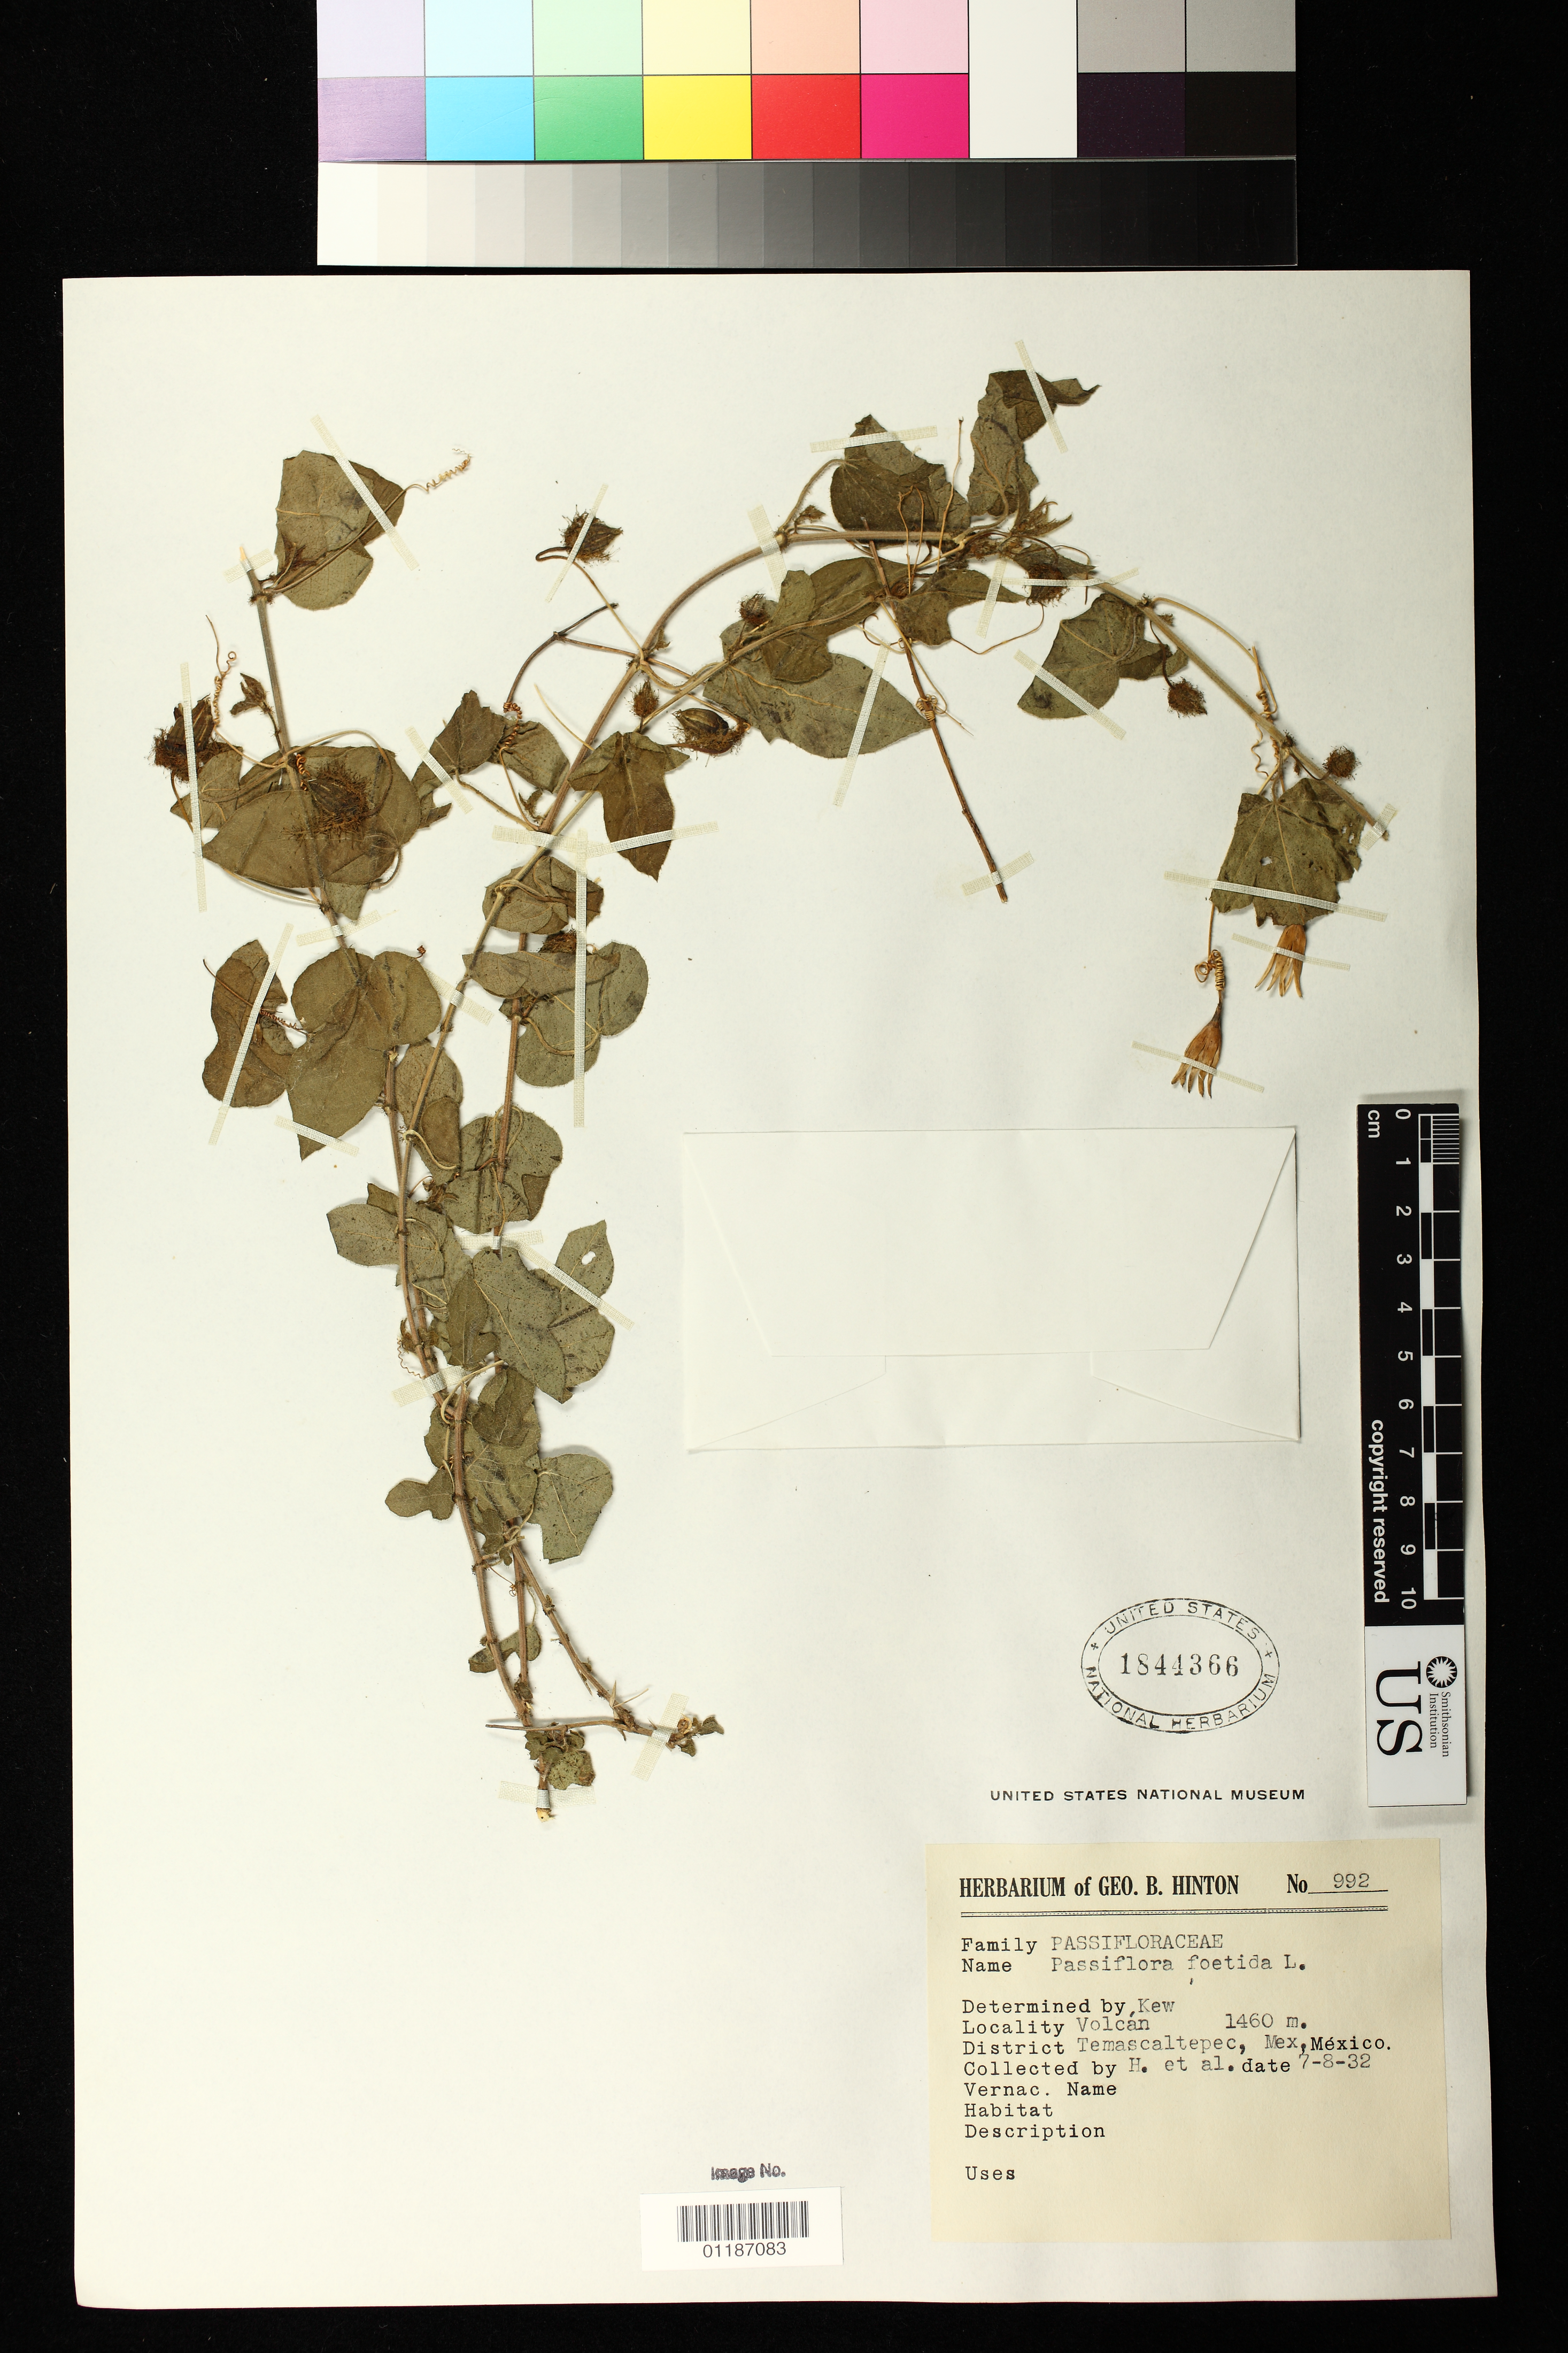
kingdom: Plantae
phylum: Tracheophyta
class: Magnoliopsida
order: Malpighiales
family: Passifloraceae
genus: Passiflora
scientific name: Passiflora foetida var. gossypiifolia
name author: (Desv.) Mast.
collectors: G. B. Hinton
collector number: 992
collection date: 1932-07-08 or 1932-08-07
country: Mexico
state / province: México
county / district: Temascaltepec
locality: Volcan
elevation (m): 1460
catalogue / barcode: US 1844366